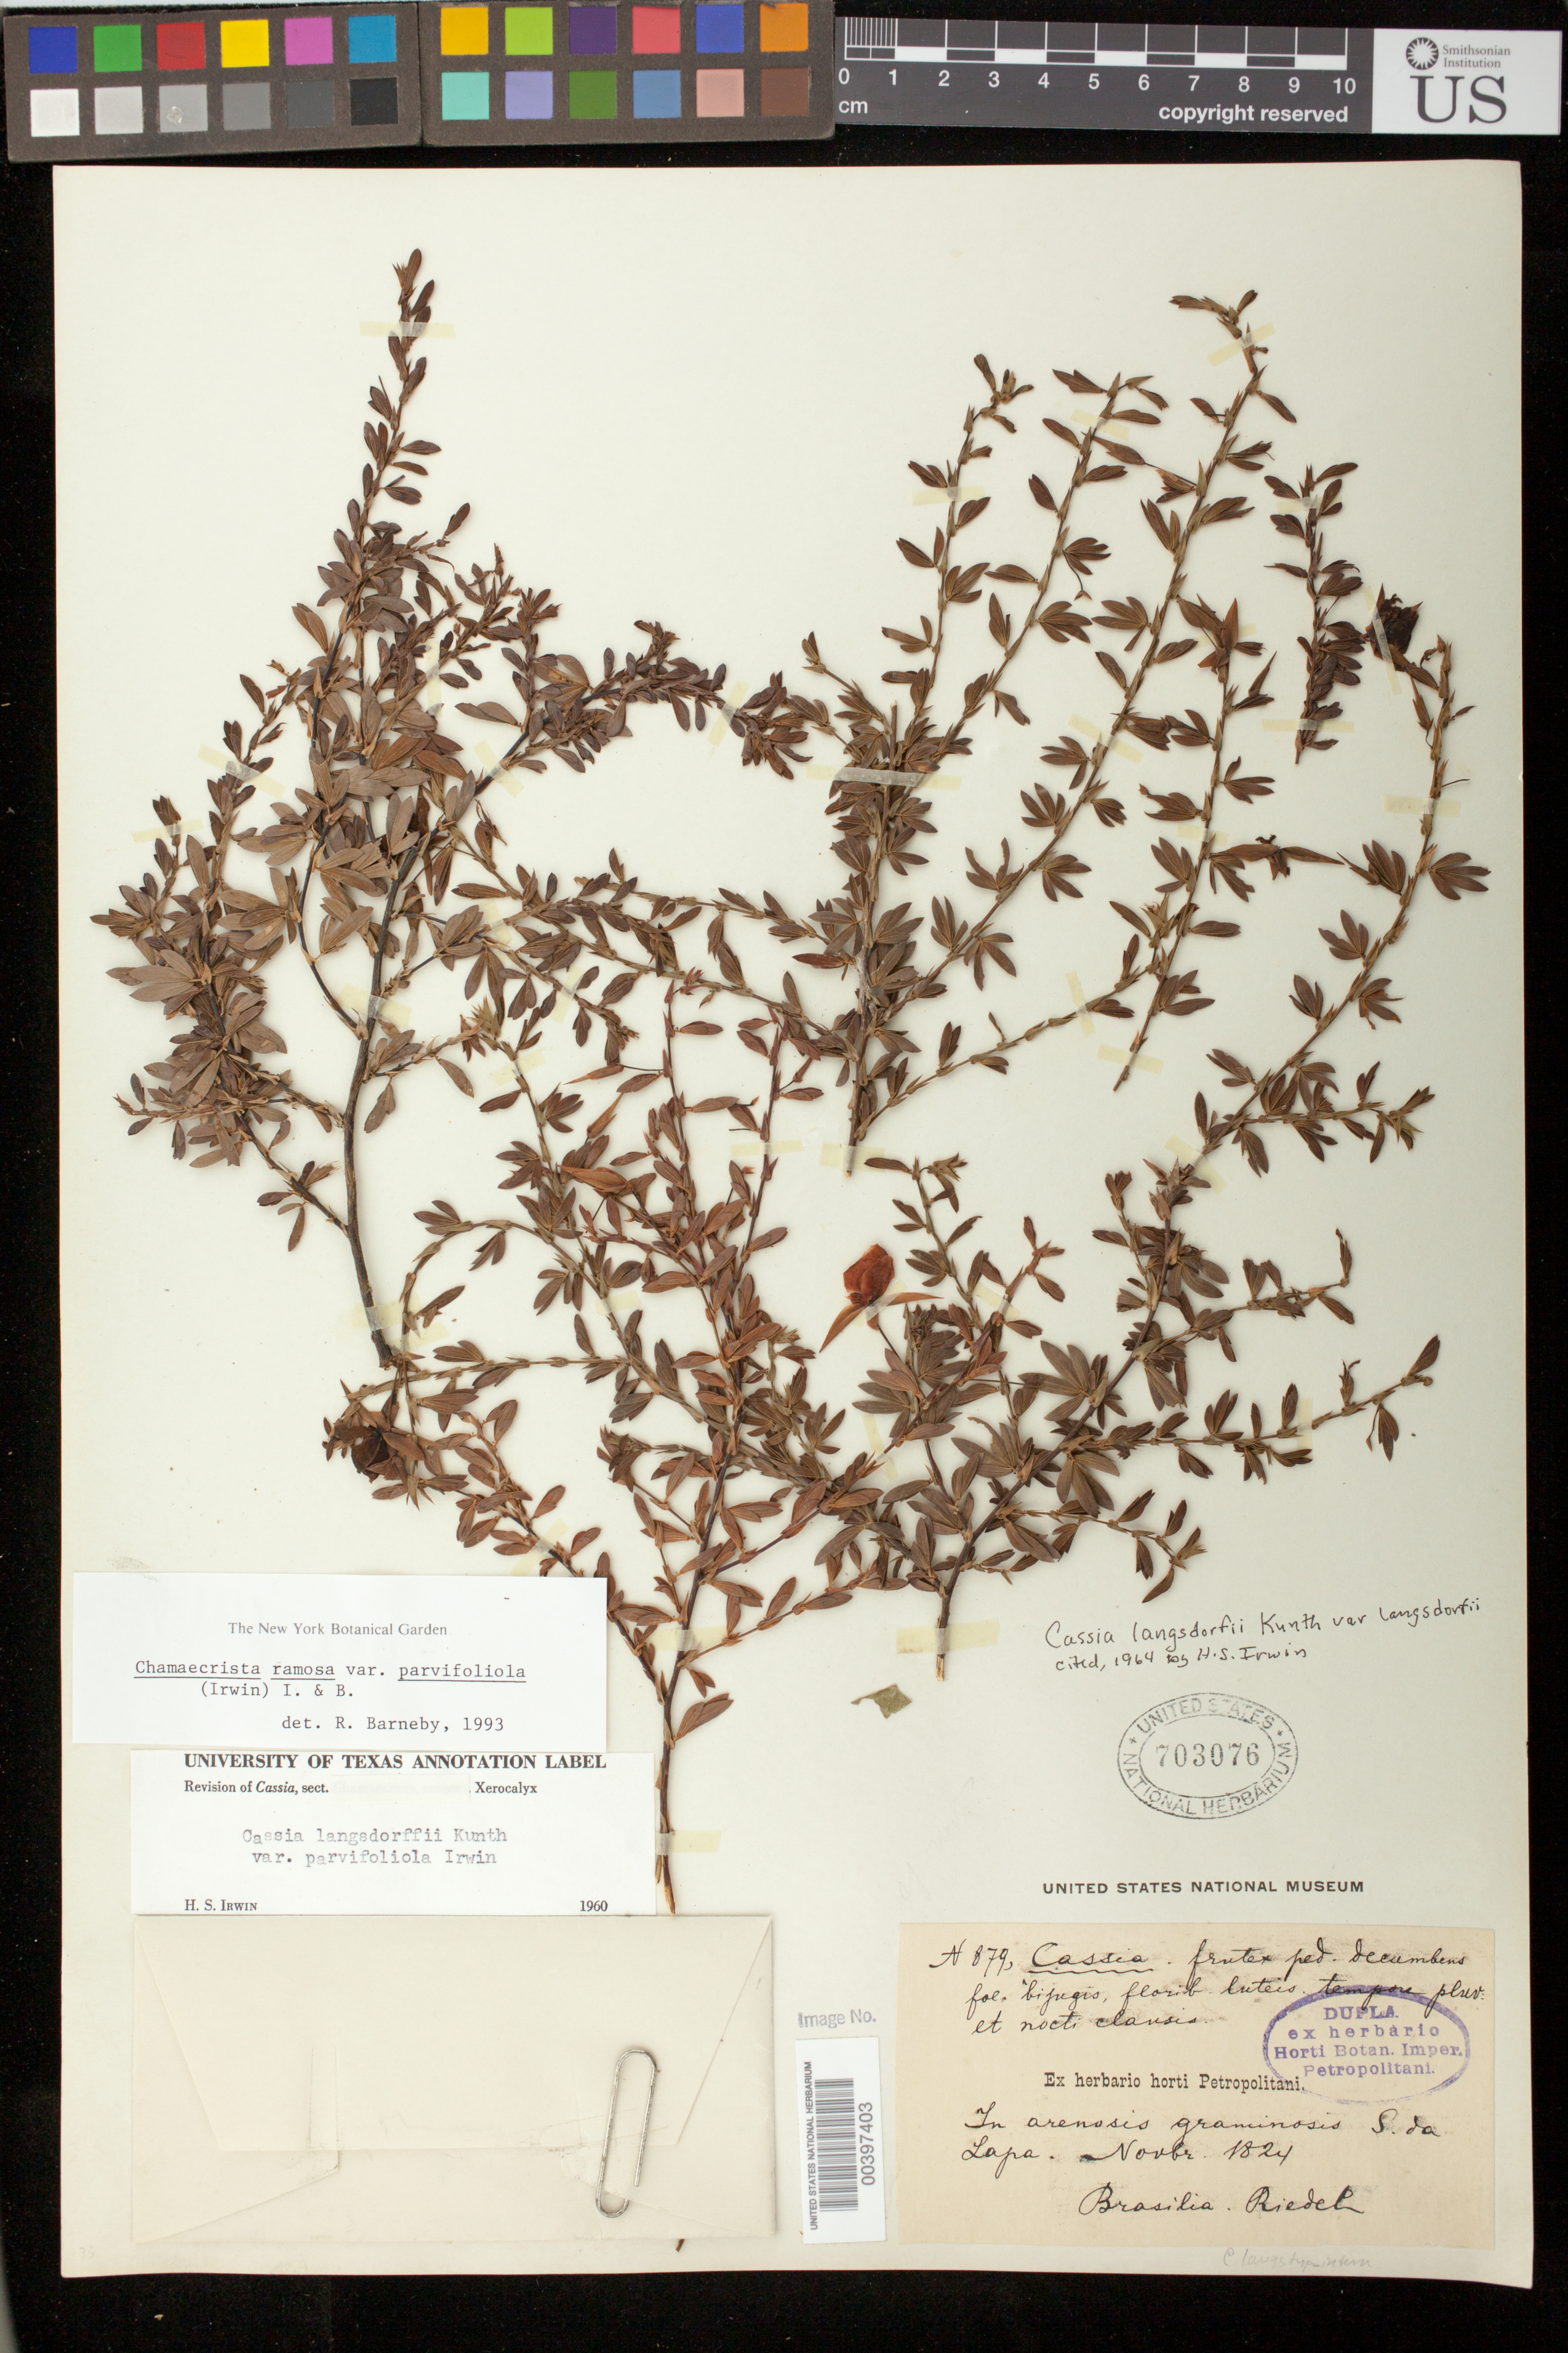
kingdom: Plantae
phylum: Tracheophyta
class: Magnoliopsida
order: Fabales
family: Fabaceae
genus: Chamaecrista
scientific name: Chamaecrista ramosa var. parvifoliola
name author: (H.S. Irwin) H.S. Irwin & Barneby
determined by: Barneby, Rupert C., (NY)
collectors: L. Riedel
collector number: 879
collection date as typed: Nov 1824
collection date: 1824-11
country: Brazil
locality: S. da Lapa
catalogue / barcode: US 703076